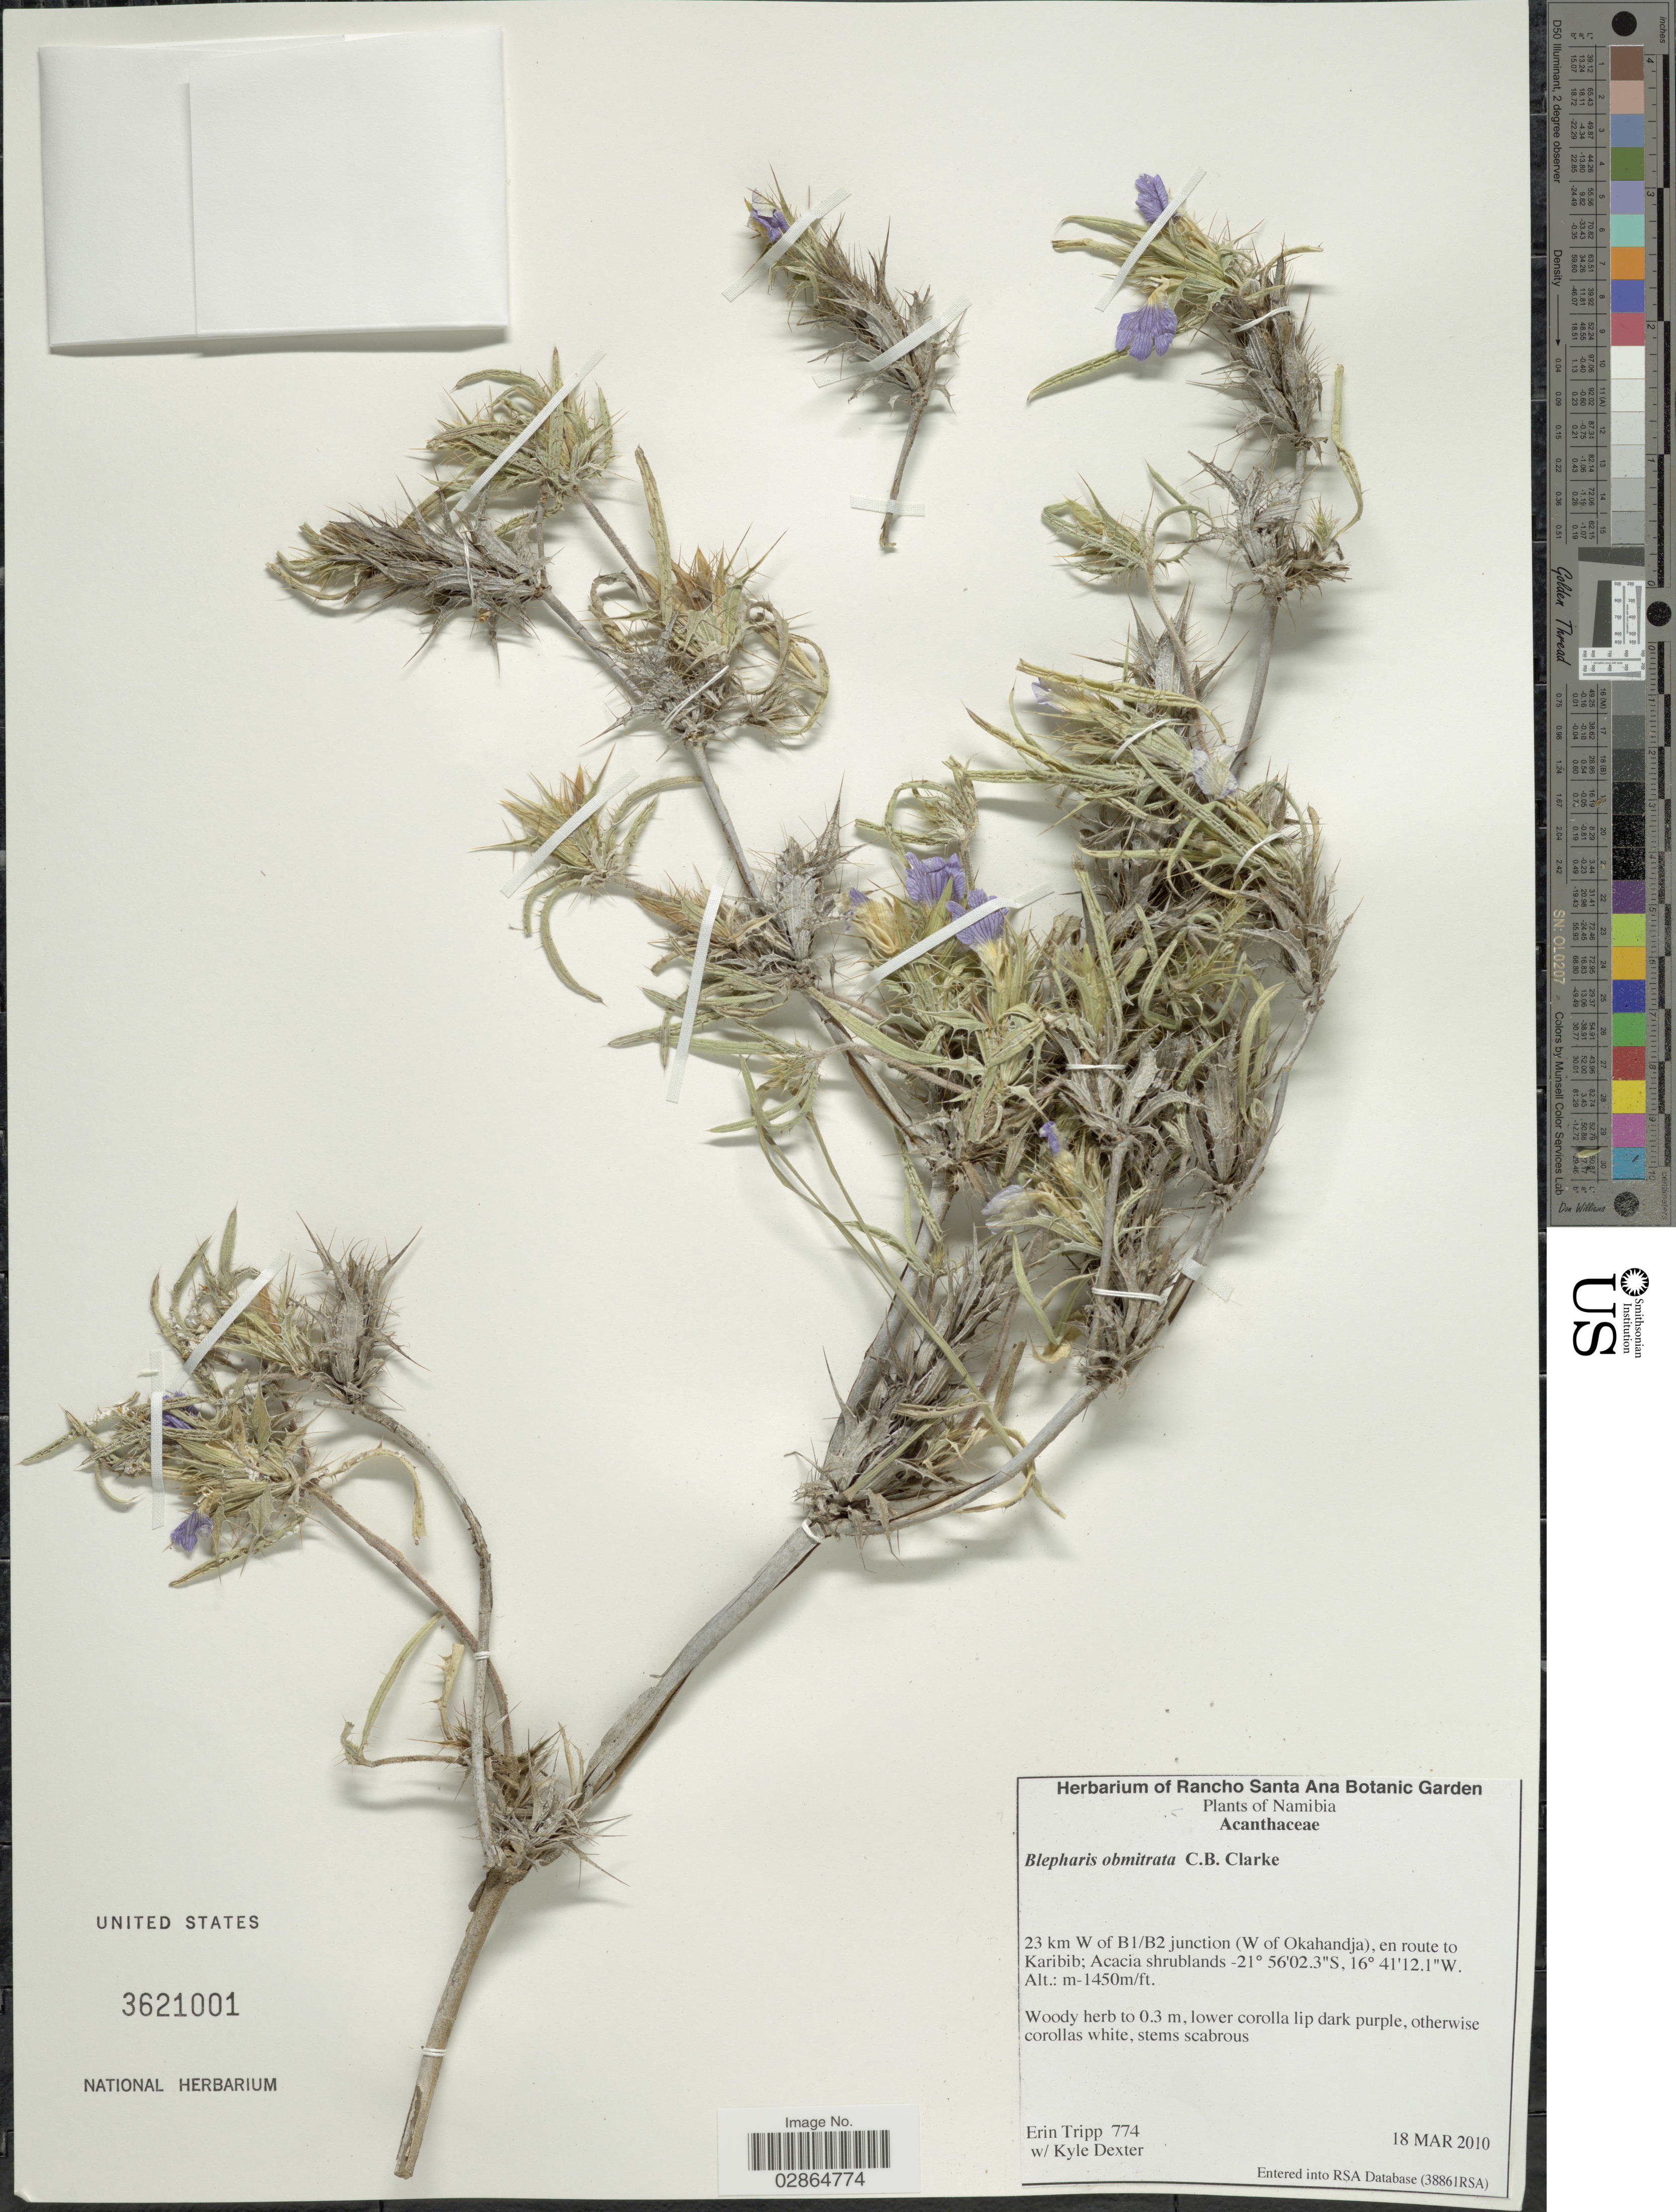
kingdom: Plantae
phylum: Tracheophyta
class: Magnoliopsida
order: Lamiales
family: Acanthaceae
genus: Blepharis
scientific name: Blepharis obmitrata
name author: C.B. Clarke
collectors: E. Tripp & K. Dexter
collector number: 774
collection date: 2010-03-18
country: Namibia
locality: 23 km W of B1/B2 junction (W of Okahandja), en route to Karibib.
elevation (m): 1450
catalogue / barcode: US 3621001